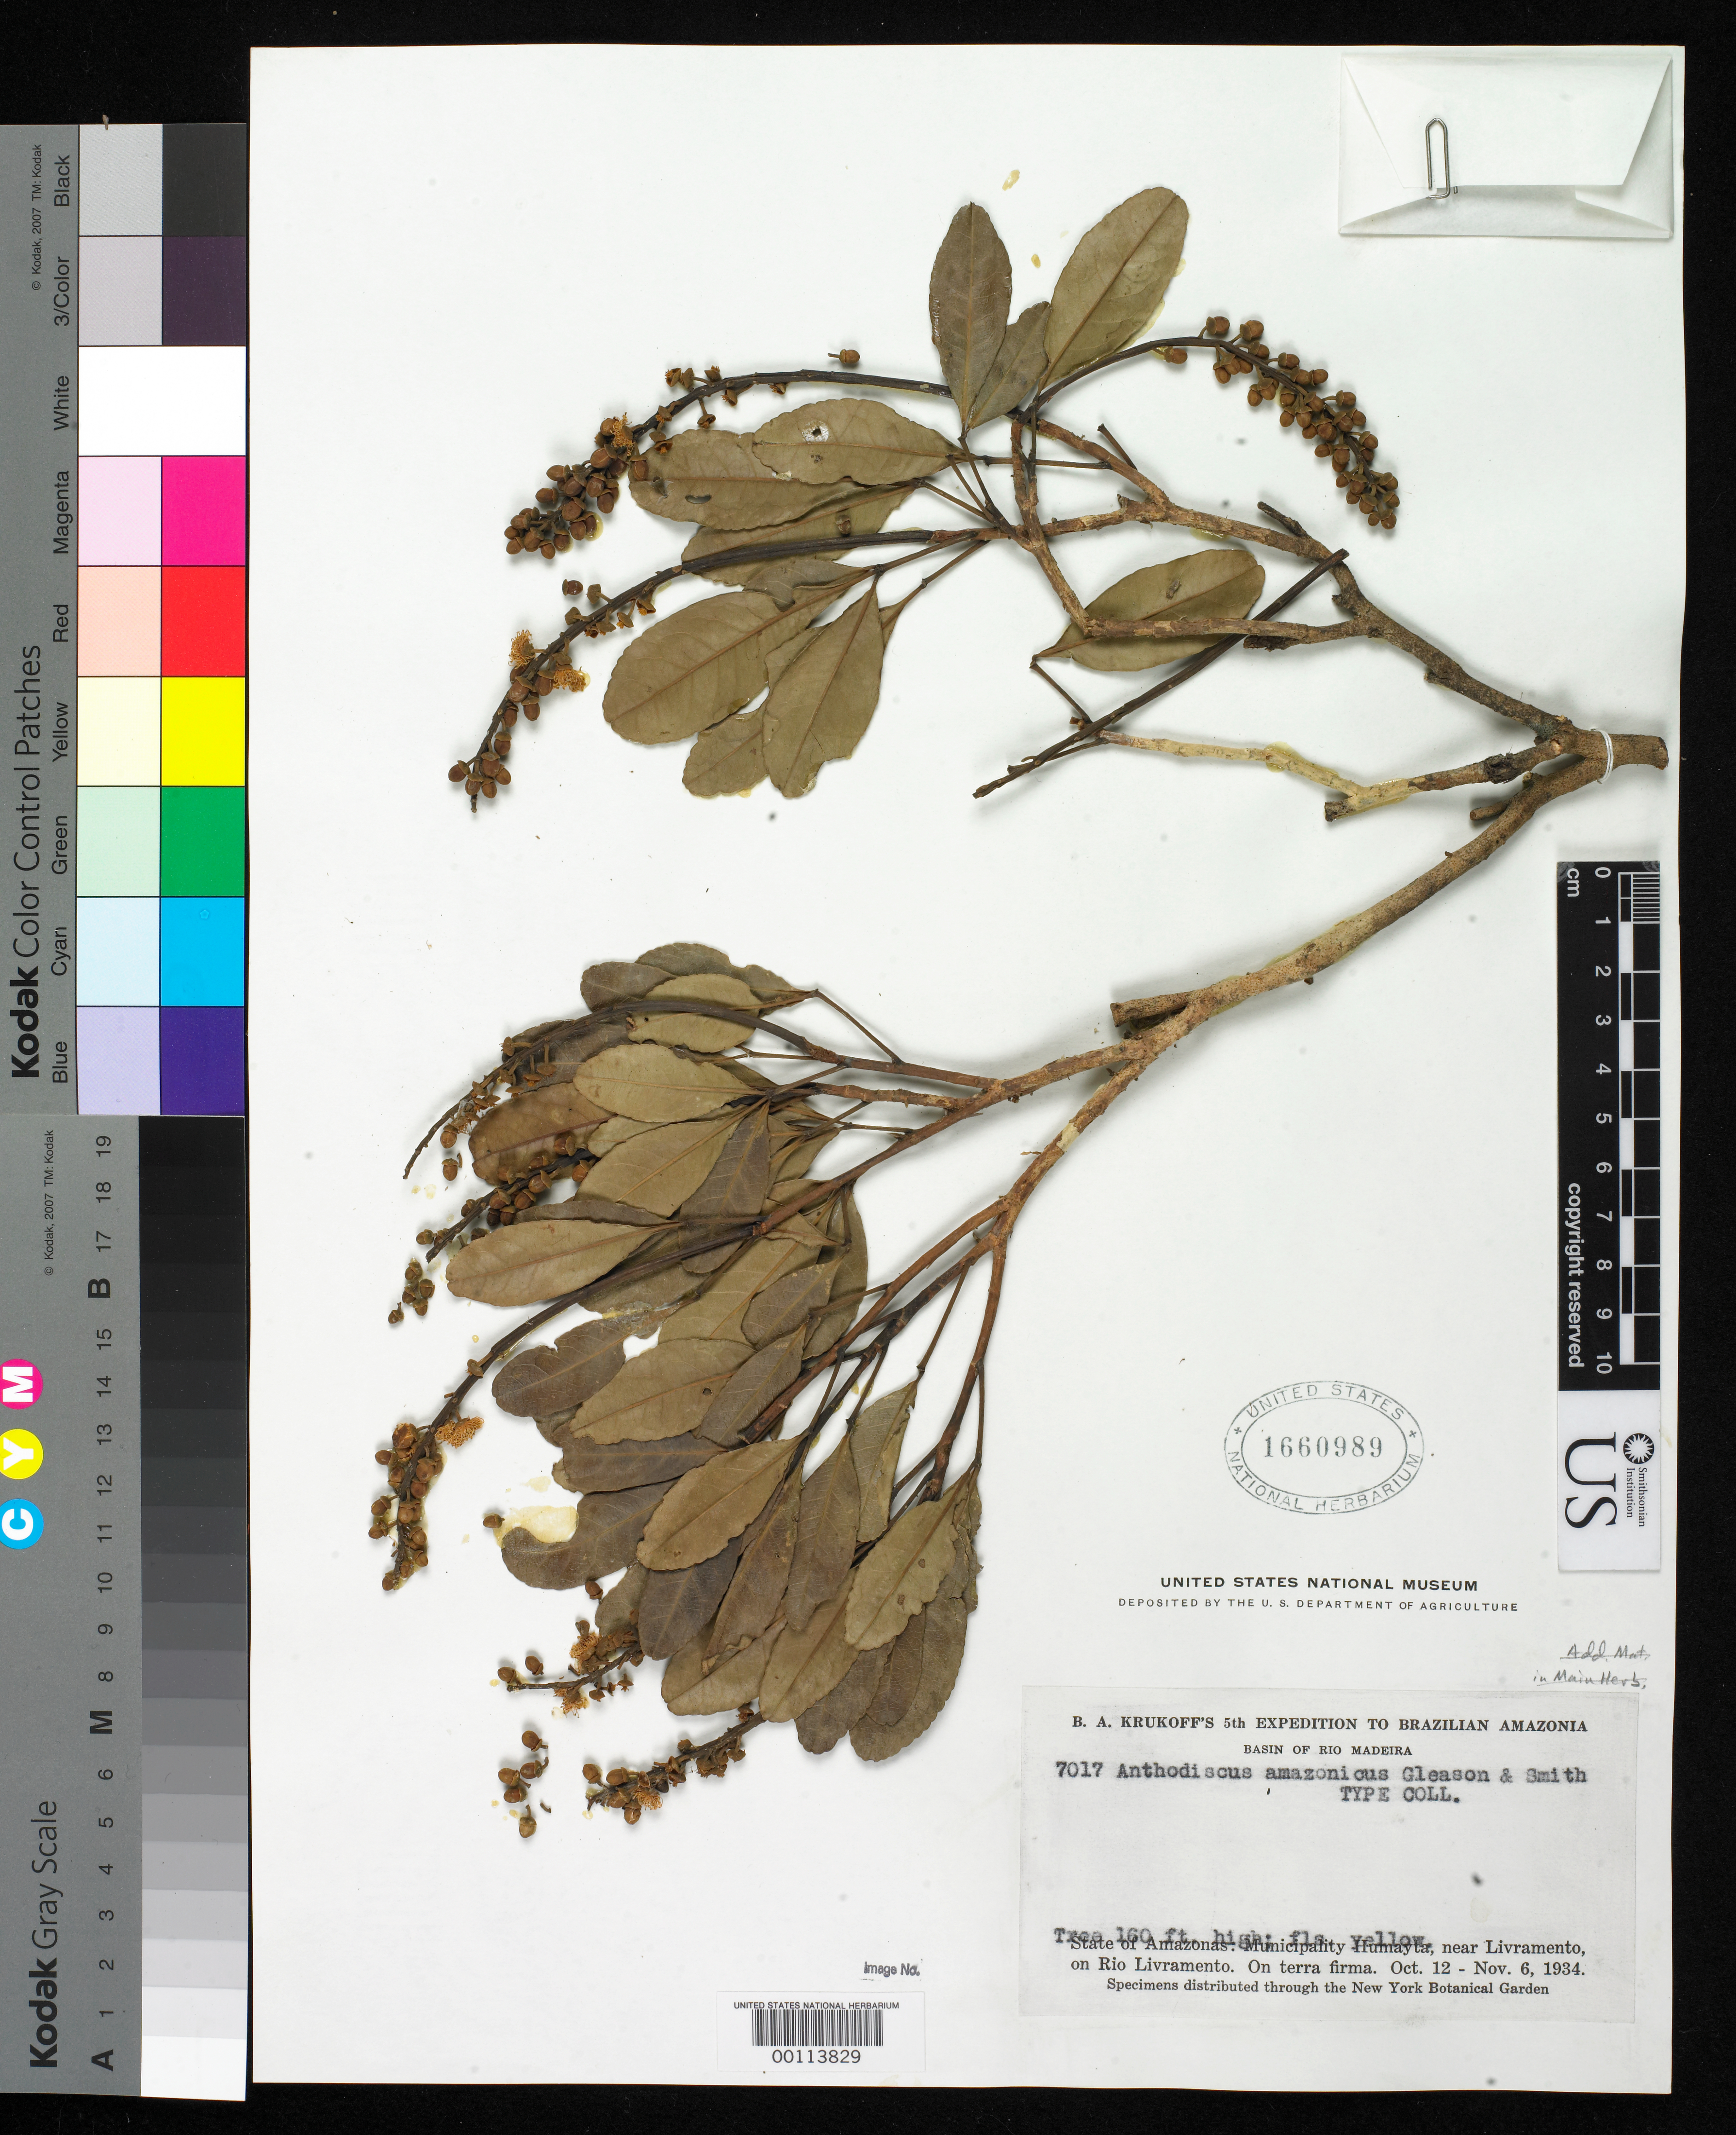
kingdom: Plantae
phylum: Tracheophyta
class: Magnoliopsida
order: Malpighiales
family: Caryocaraceae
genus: Anthodiscus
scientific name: Anthodiscus amazonicus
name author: Gleason & A.C. Sm.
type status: Isotype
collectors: B. A. Krukoff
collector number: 7017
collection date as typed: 06 Nov 1934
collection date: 1934-11-06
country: Brazil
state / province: Amazonas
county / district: Humaitá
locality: Rio Livramento, Livramento.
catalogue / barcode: US 1660989